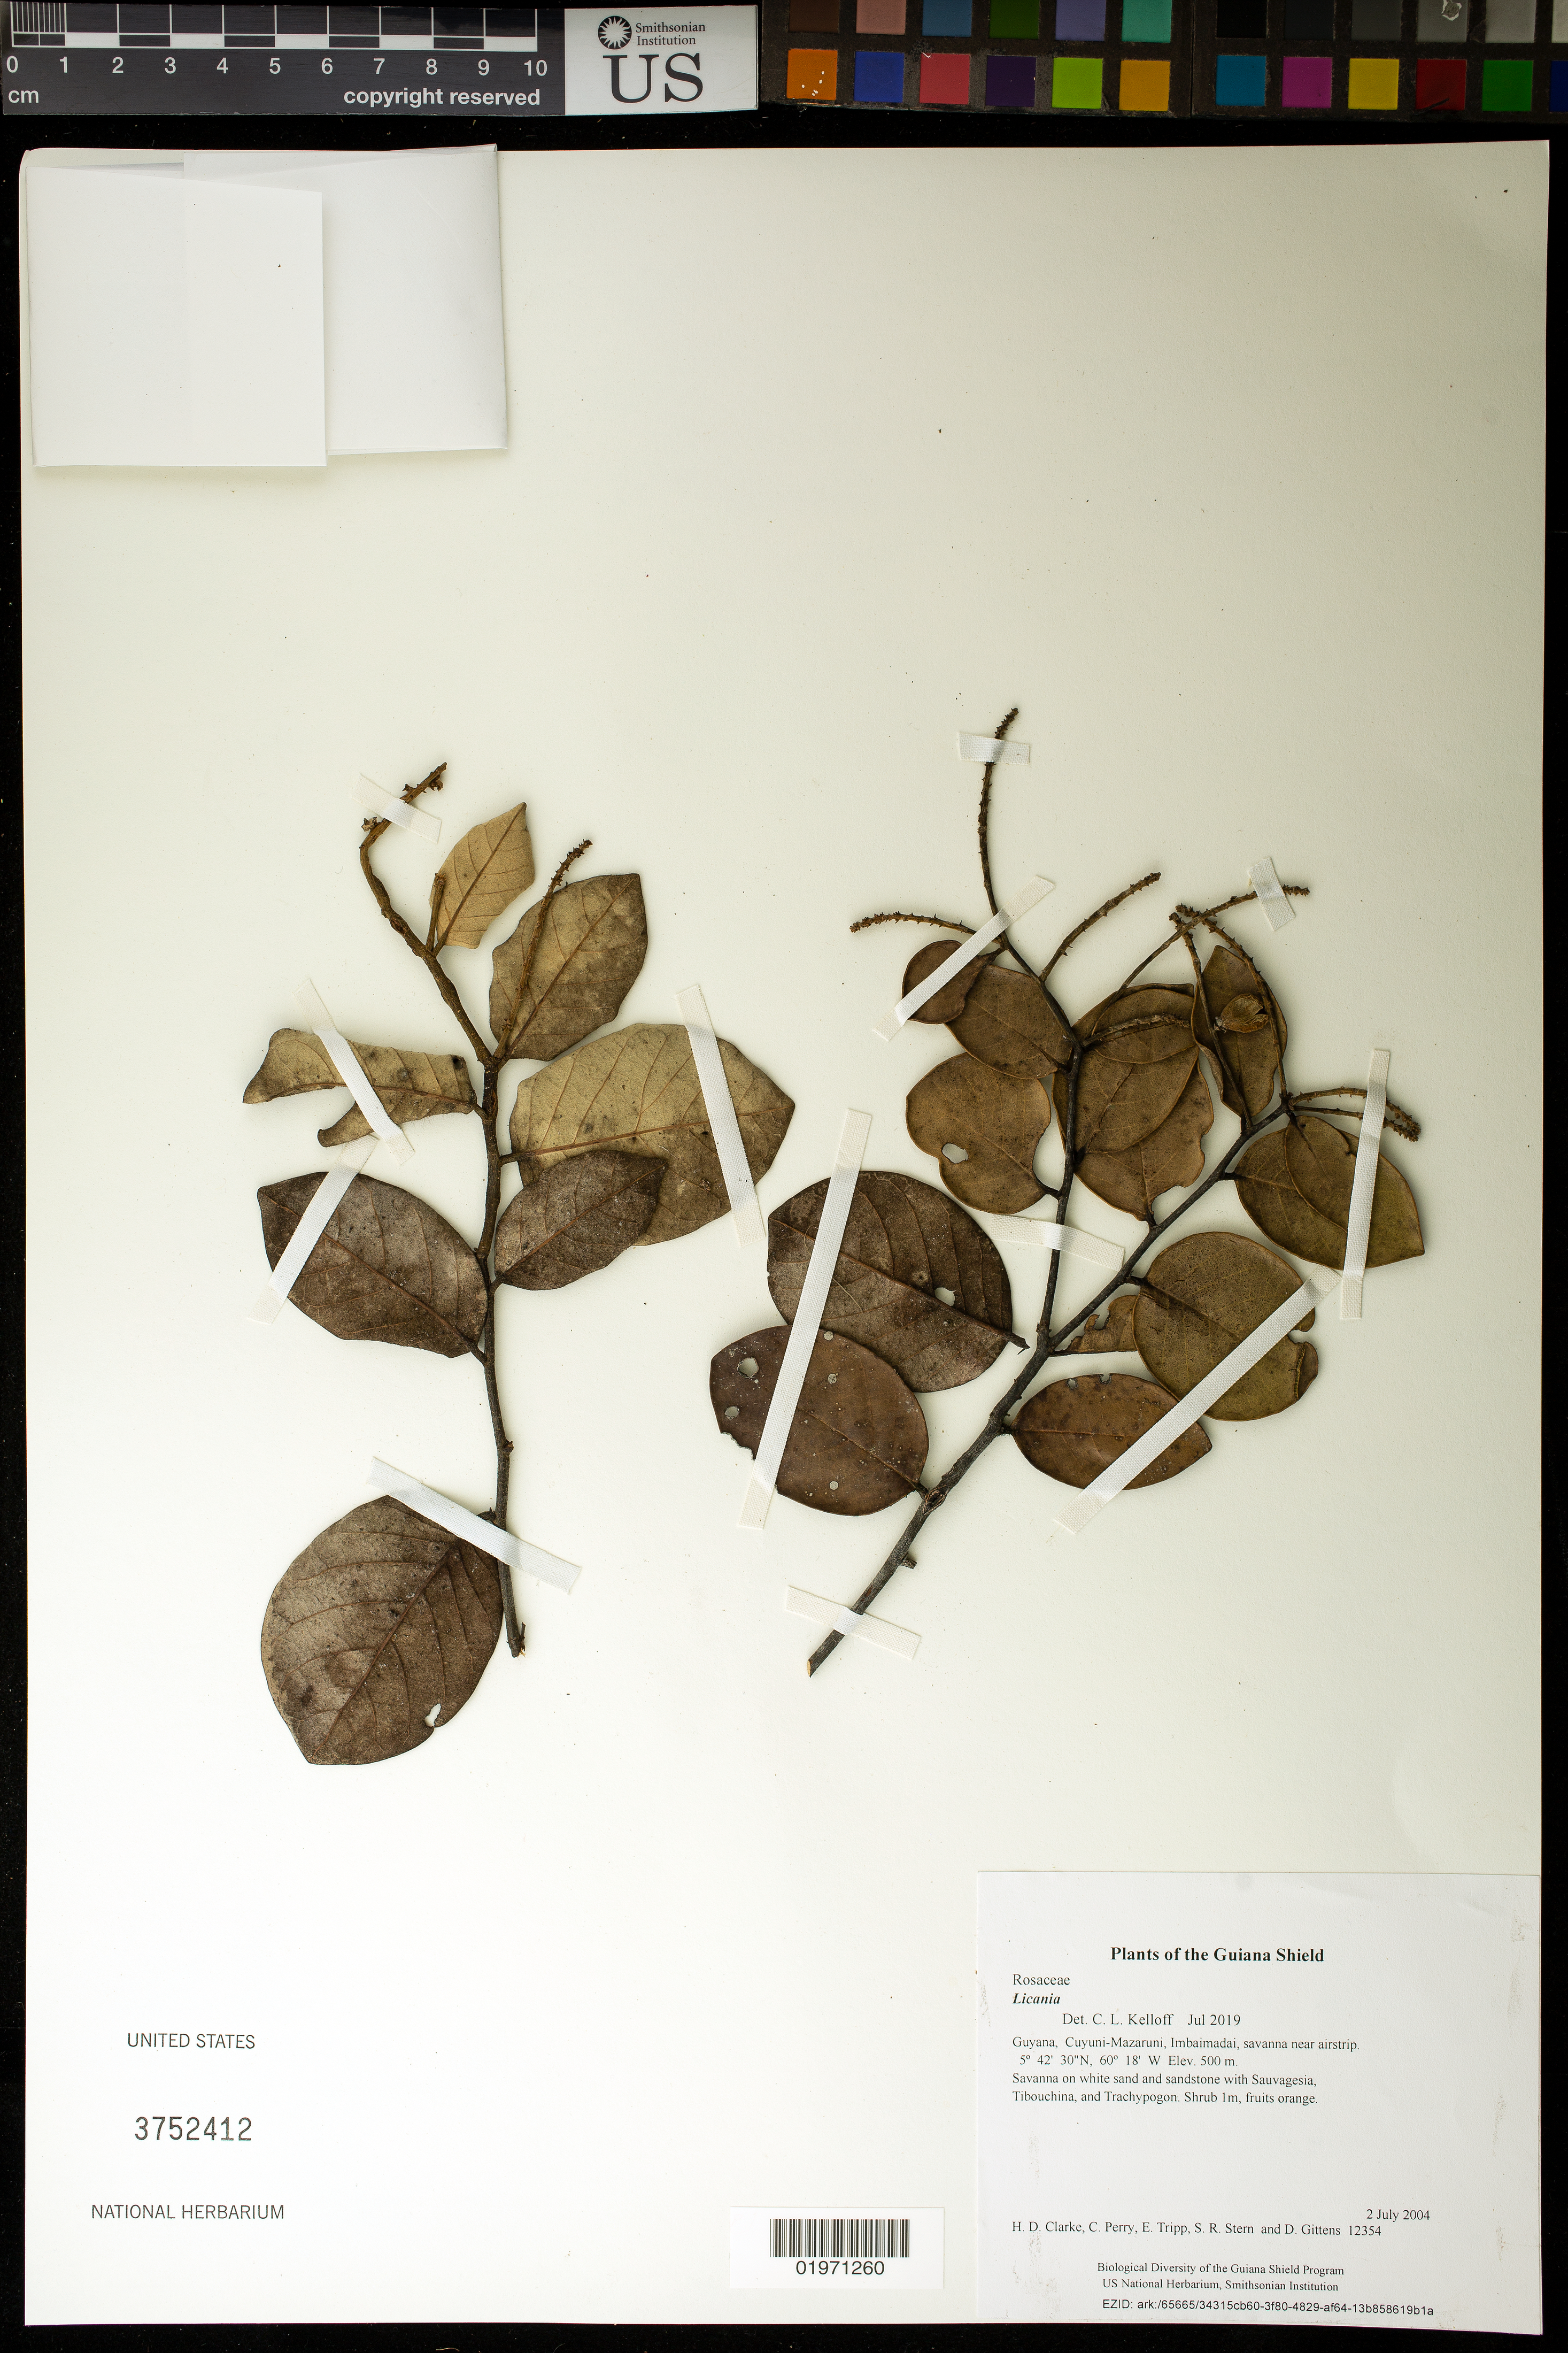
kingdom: Plantae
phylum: Tracheophyta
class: Magnoliopsida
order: Malpighiales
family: Chrysobalanaceae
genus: Licania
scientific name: Licania sp.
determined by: Kelloff, C. L.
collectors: H. D. Clarke, C. Perry, E. Tripp, S. R. Stern & D. Gittens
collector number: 12354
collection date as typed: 2 July 2004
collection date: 2004-07-02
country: Guyana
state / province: Cuyuni-Mazaruni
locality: Imbaimadai, savanna near airstrip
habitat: Savanna on white sand and sandstone with Sauvagesia, Tibouchina, and Trachypogon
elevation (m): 500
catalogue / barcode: US 3752412